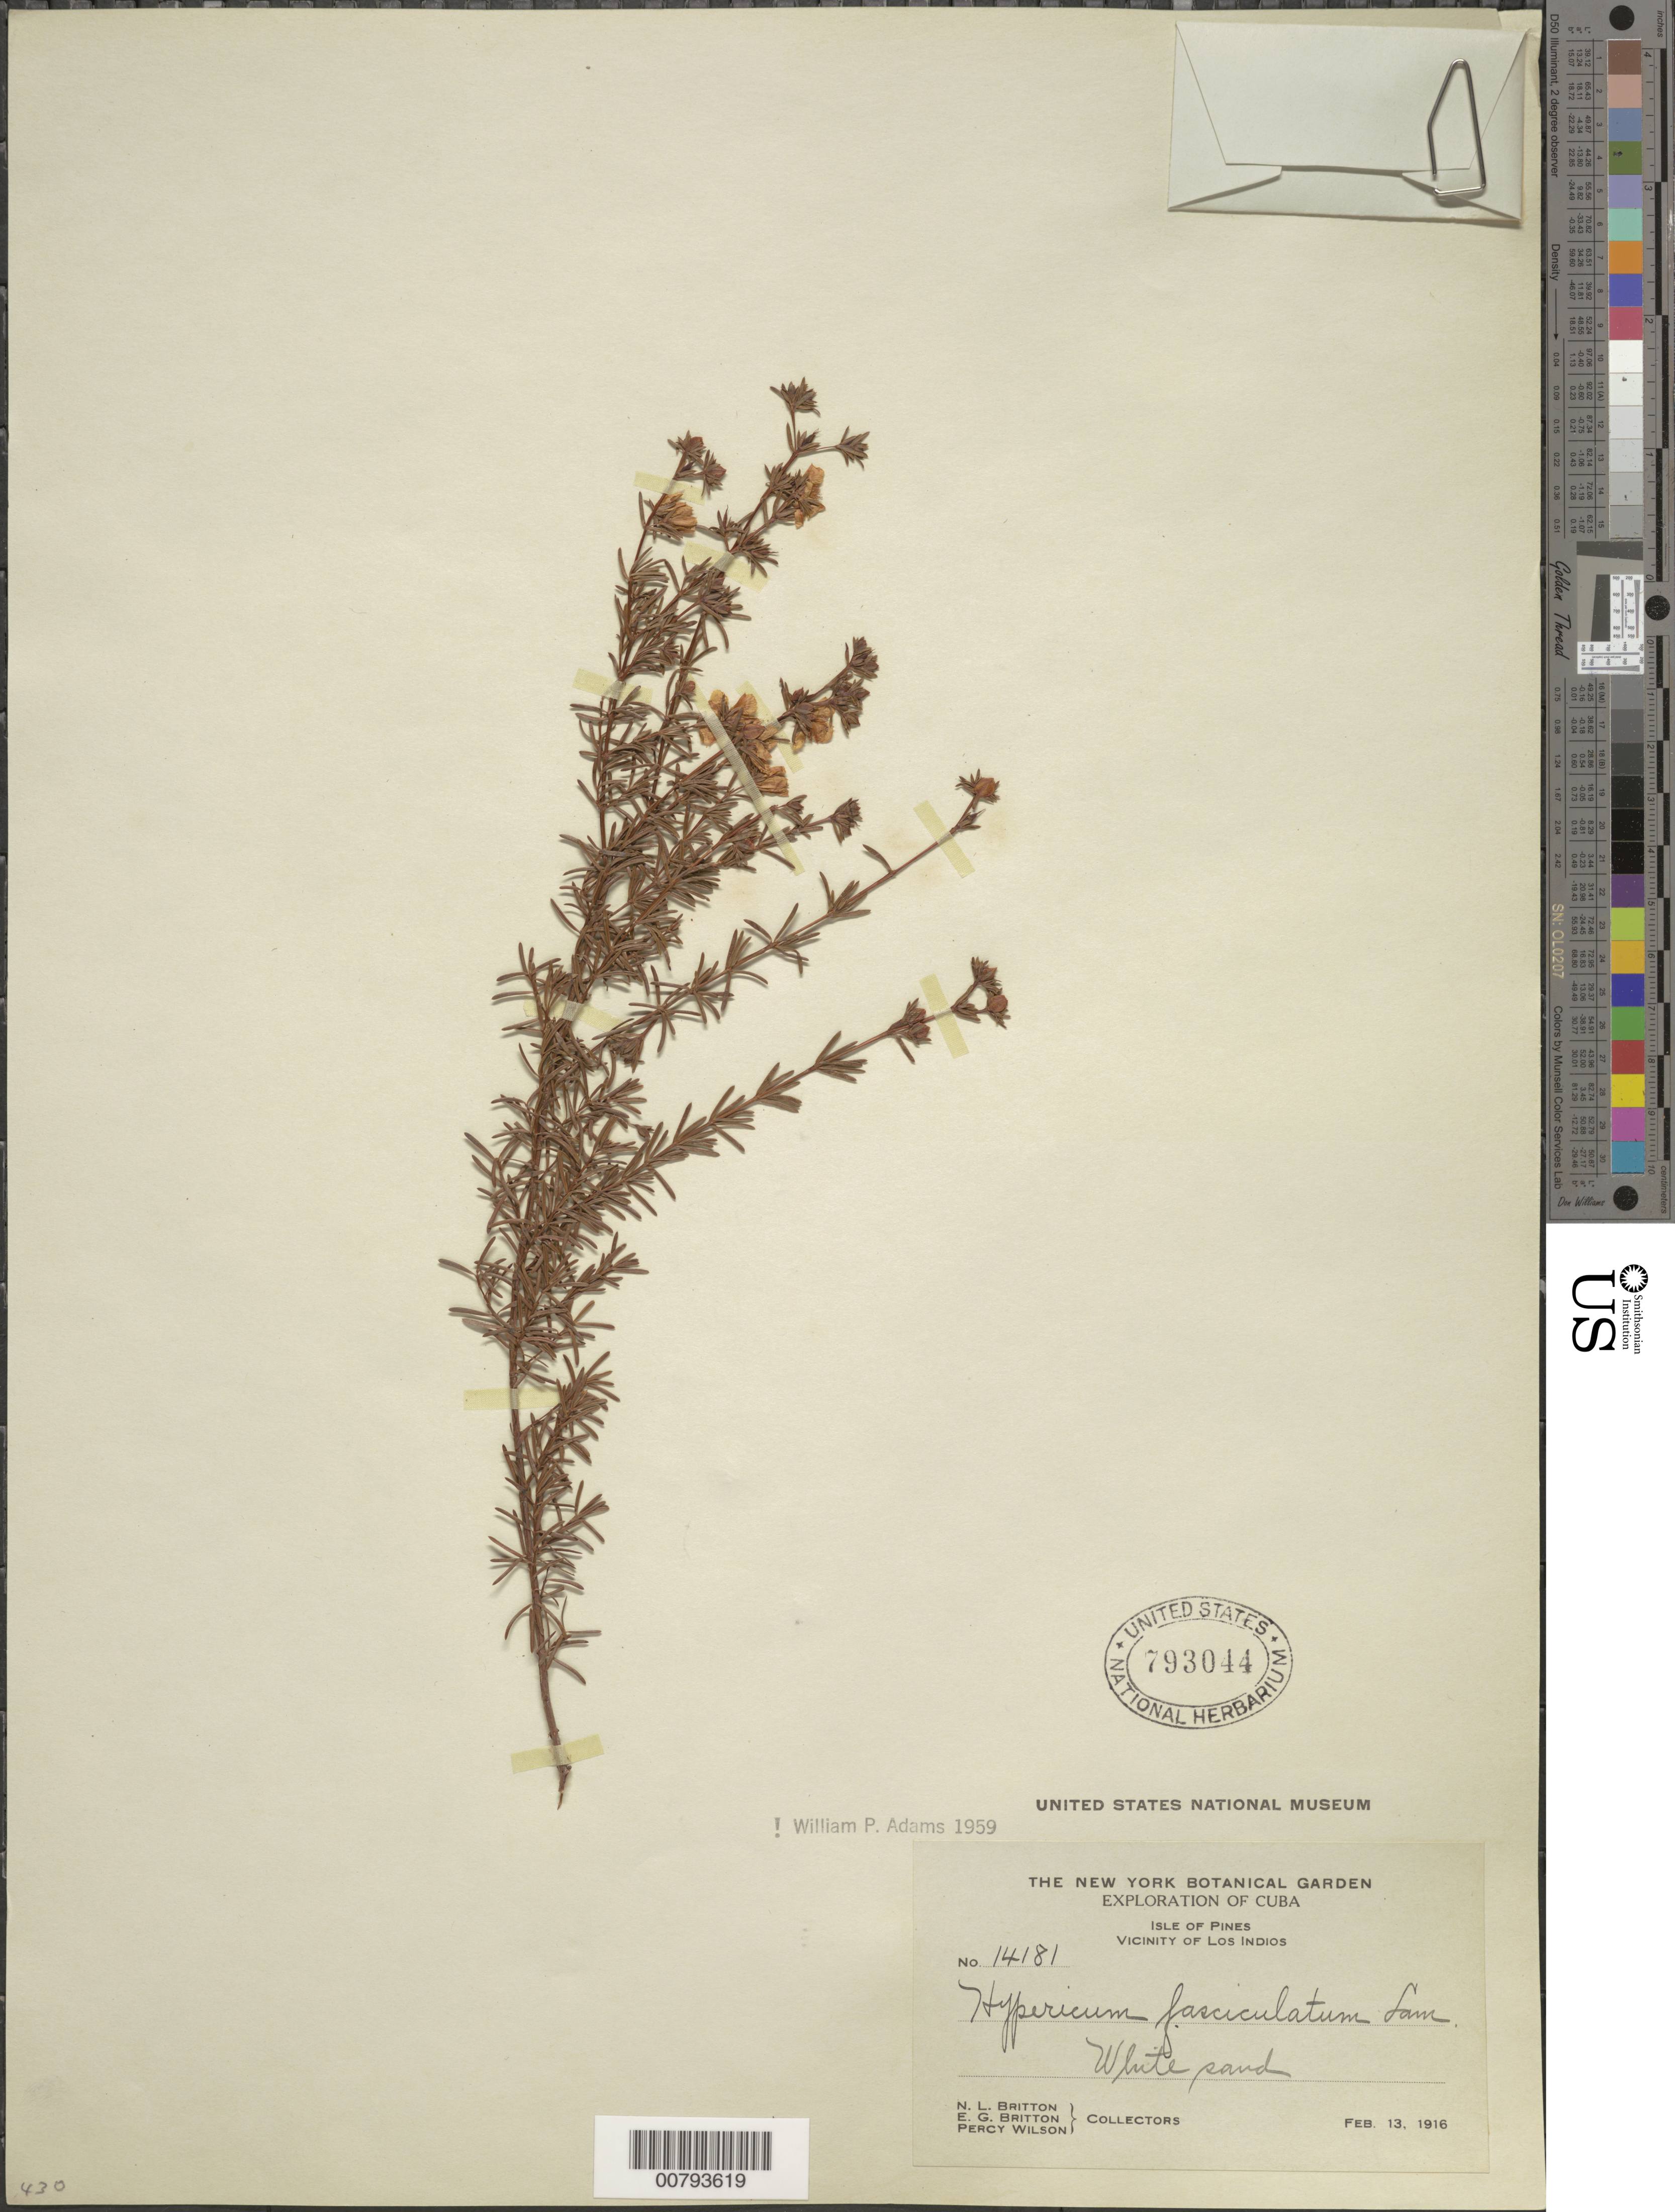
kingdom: Plantae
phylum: Tracheophyta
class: Magnoliopsida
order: Malpighiales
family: Hypericaceae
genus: Hypericum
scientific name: Hypericum fasciculatum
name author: Lam.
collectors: N. Britton, E. G. Britton & P. Wilson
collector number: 14181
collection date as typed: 13 Feb 1916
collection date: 1916-02-13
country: Cuba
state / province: Isla de La Juventud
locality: Vicinity of Los Indios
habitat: White sands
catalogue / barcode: US 793044